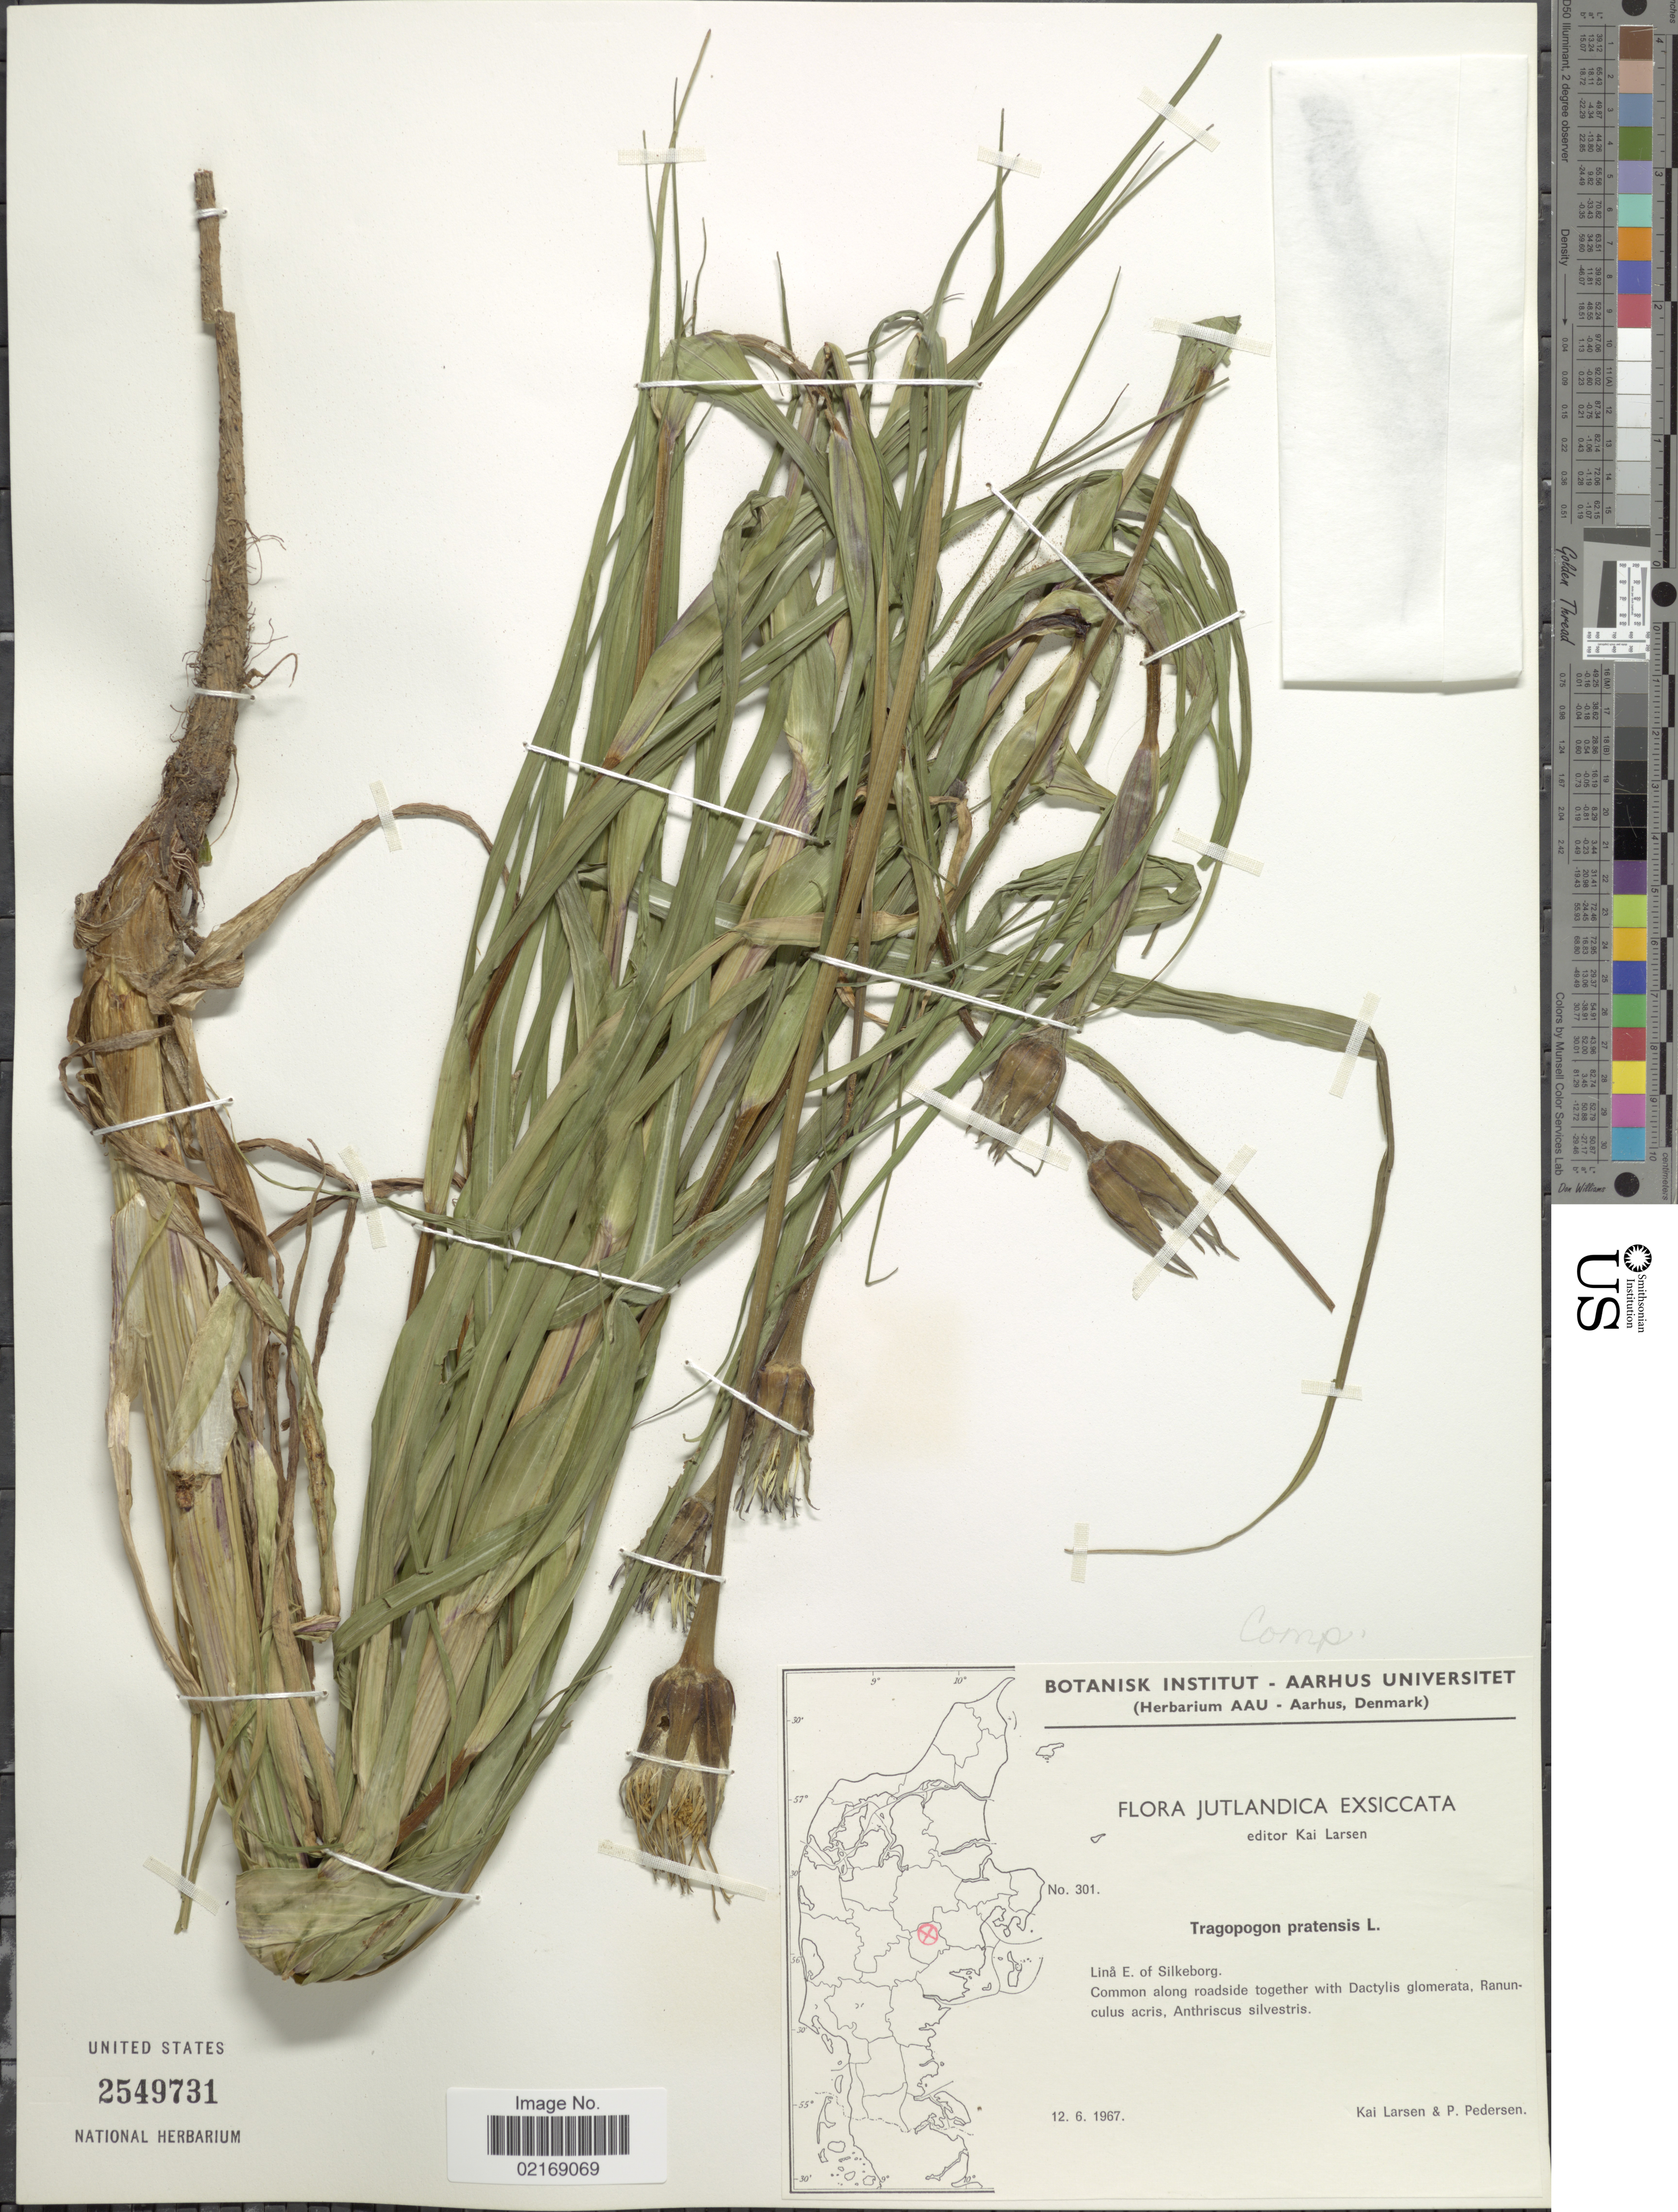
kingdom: Plantae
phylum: Tracheophyta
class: Magnoliopsida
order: Asterales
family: Asteraceae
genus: Tragopogon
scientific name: Tragopogon pratensis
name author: L.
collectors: K. Larsen & P. Pedersen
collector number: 301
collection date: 1967-06-12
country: Denmark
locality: Lina E. of Silkeborg. Jutlandica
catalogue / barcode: US 2549731